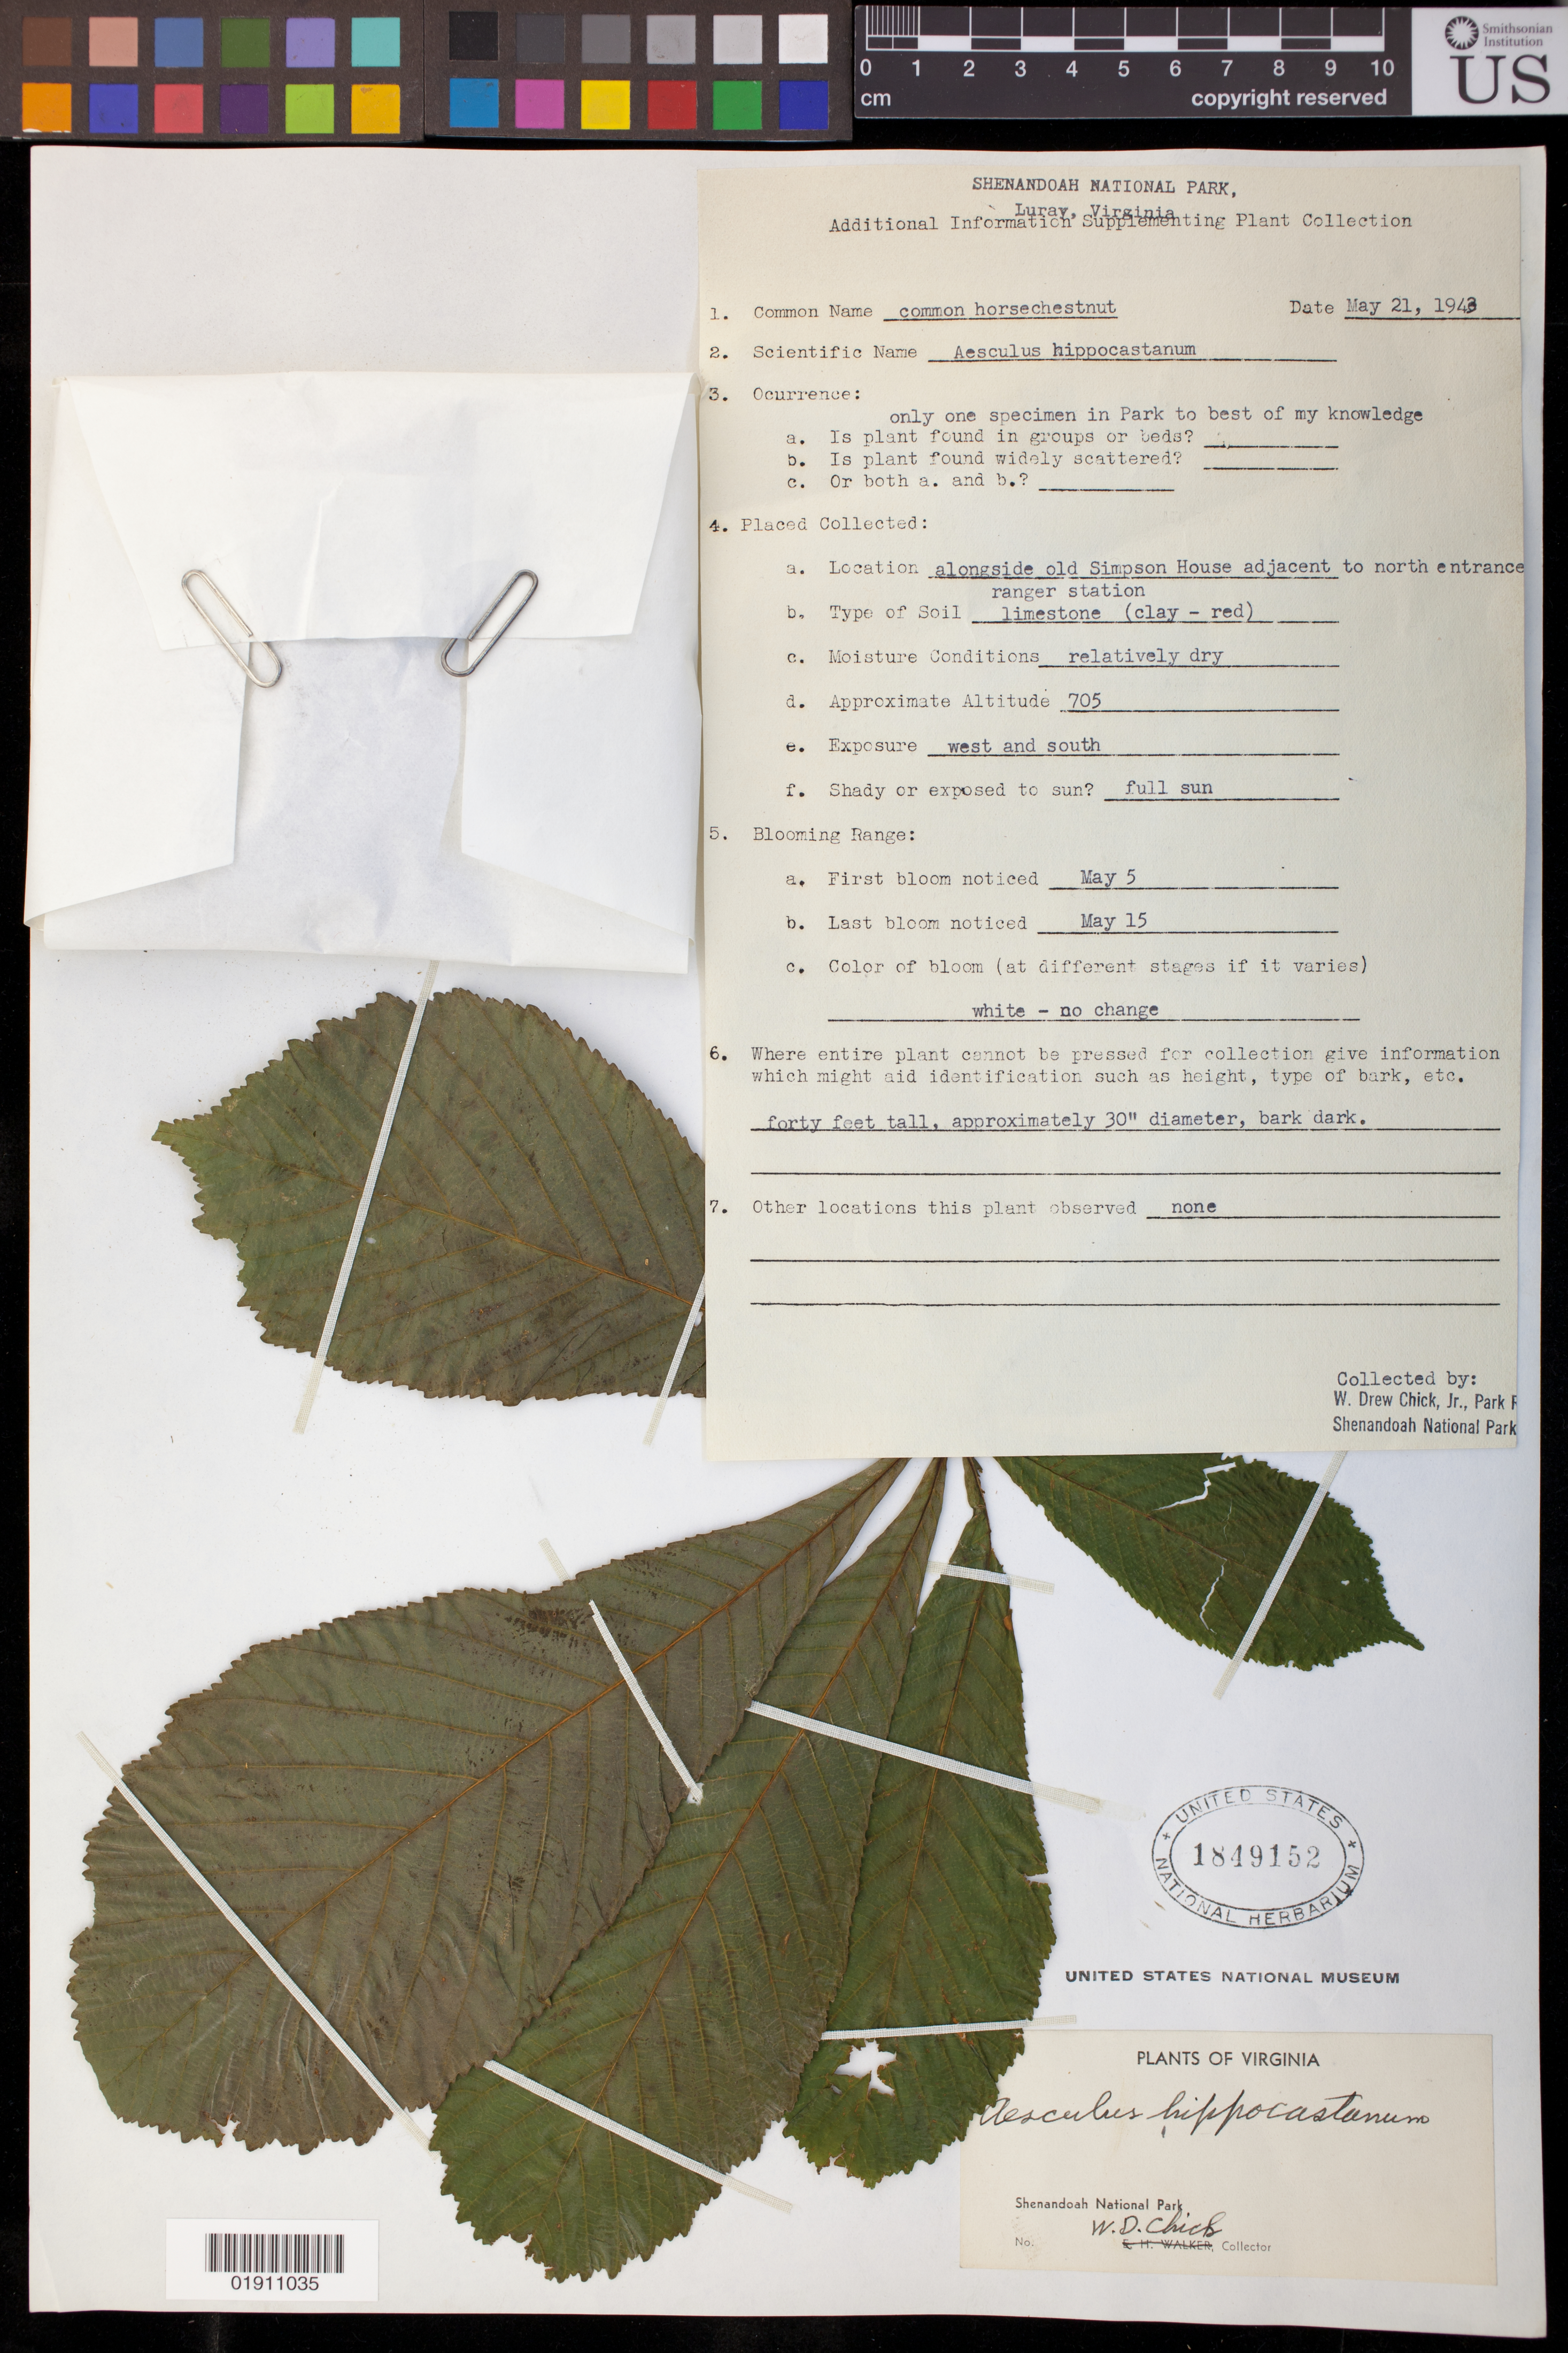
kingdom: Plantae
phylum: Tracheophyta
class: Magnoliopsida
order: Sapindales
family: Sapindaceae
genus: Aesculus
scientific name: Aesculus hippocastanum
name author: L.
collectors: W. Chick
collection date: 1943-05-21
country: United States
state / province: Virginia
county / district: Page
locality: Shenandoah National Park, Luray, alongside old Simpson House adjacent to north entrance ranger station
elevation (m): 215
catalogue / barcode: US 1849152